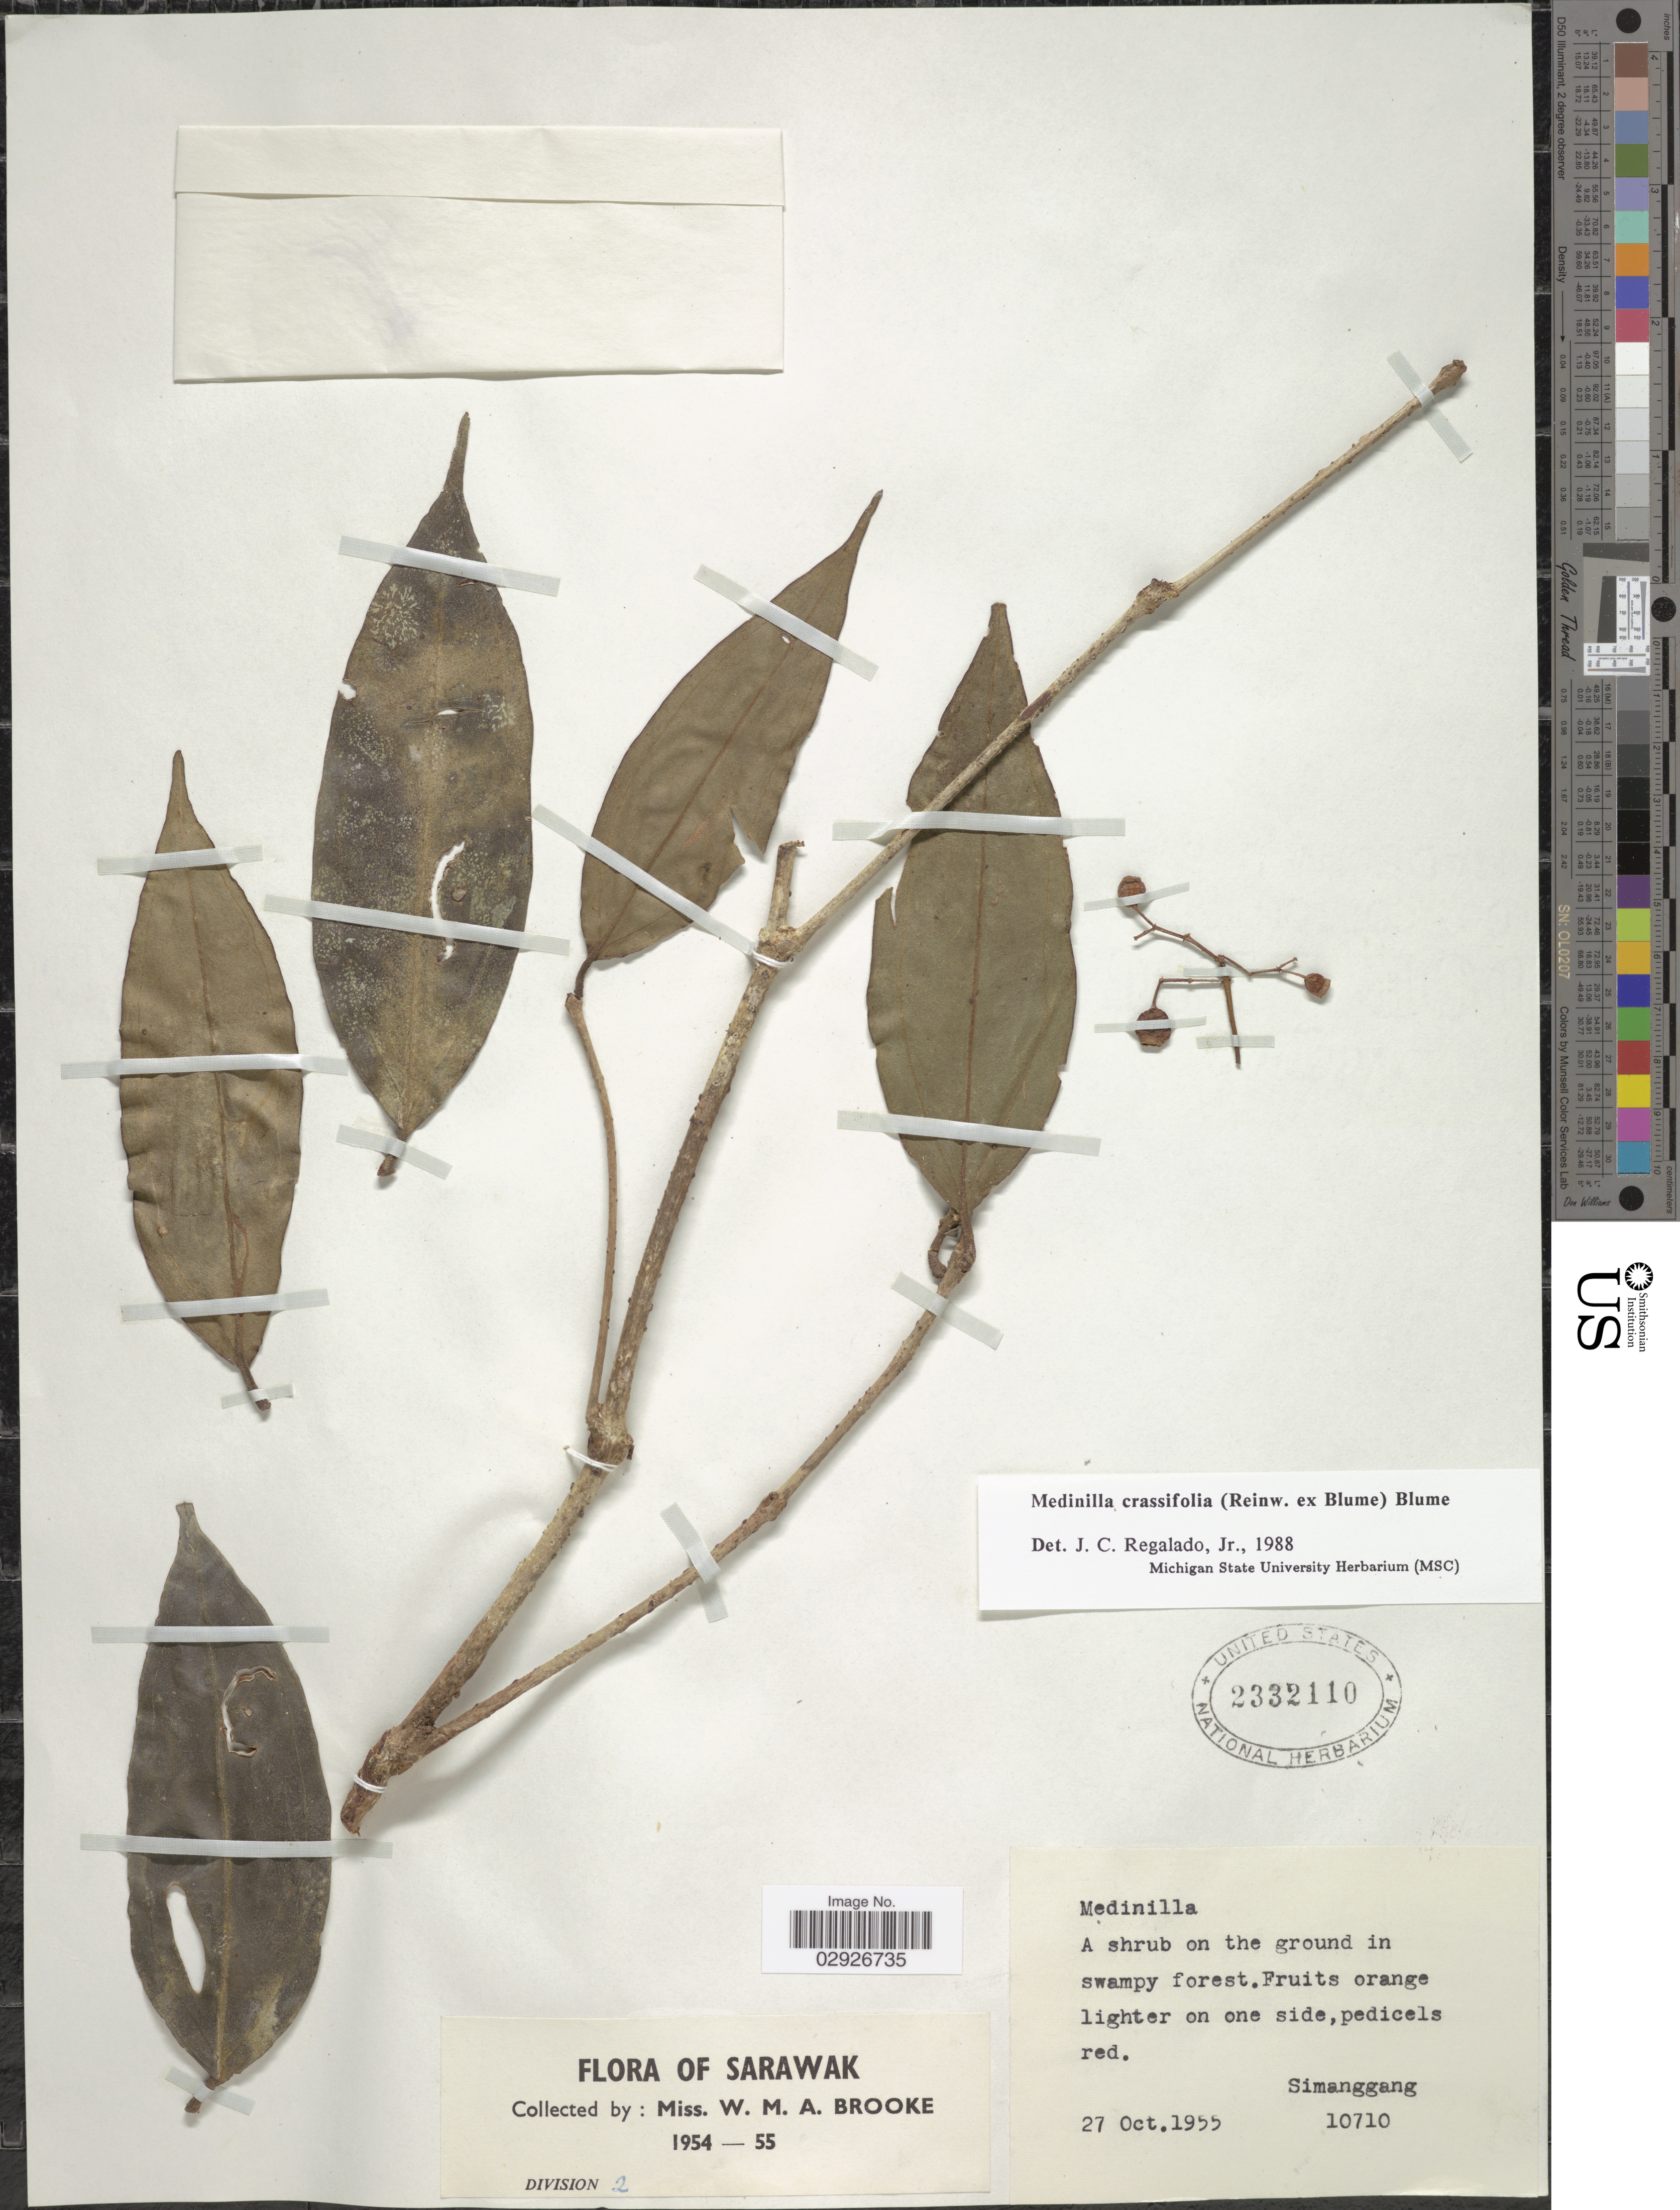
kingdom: Plantae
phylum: Tracheophyta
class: Magnoliopsida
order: Myrtales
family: Melastomataceae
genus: Medinilla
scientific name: Medinilla crassifolia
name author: Blume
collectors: W. Brooke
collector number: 10710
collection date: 1955-10-27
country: Malaysia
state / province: Sarawak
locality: Simanggang.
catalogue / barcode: US 2332110